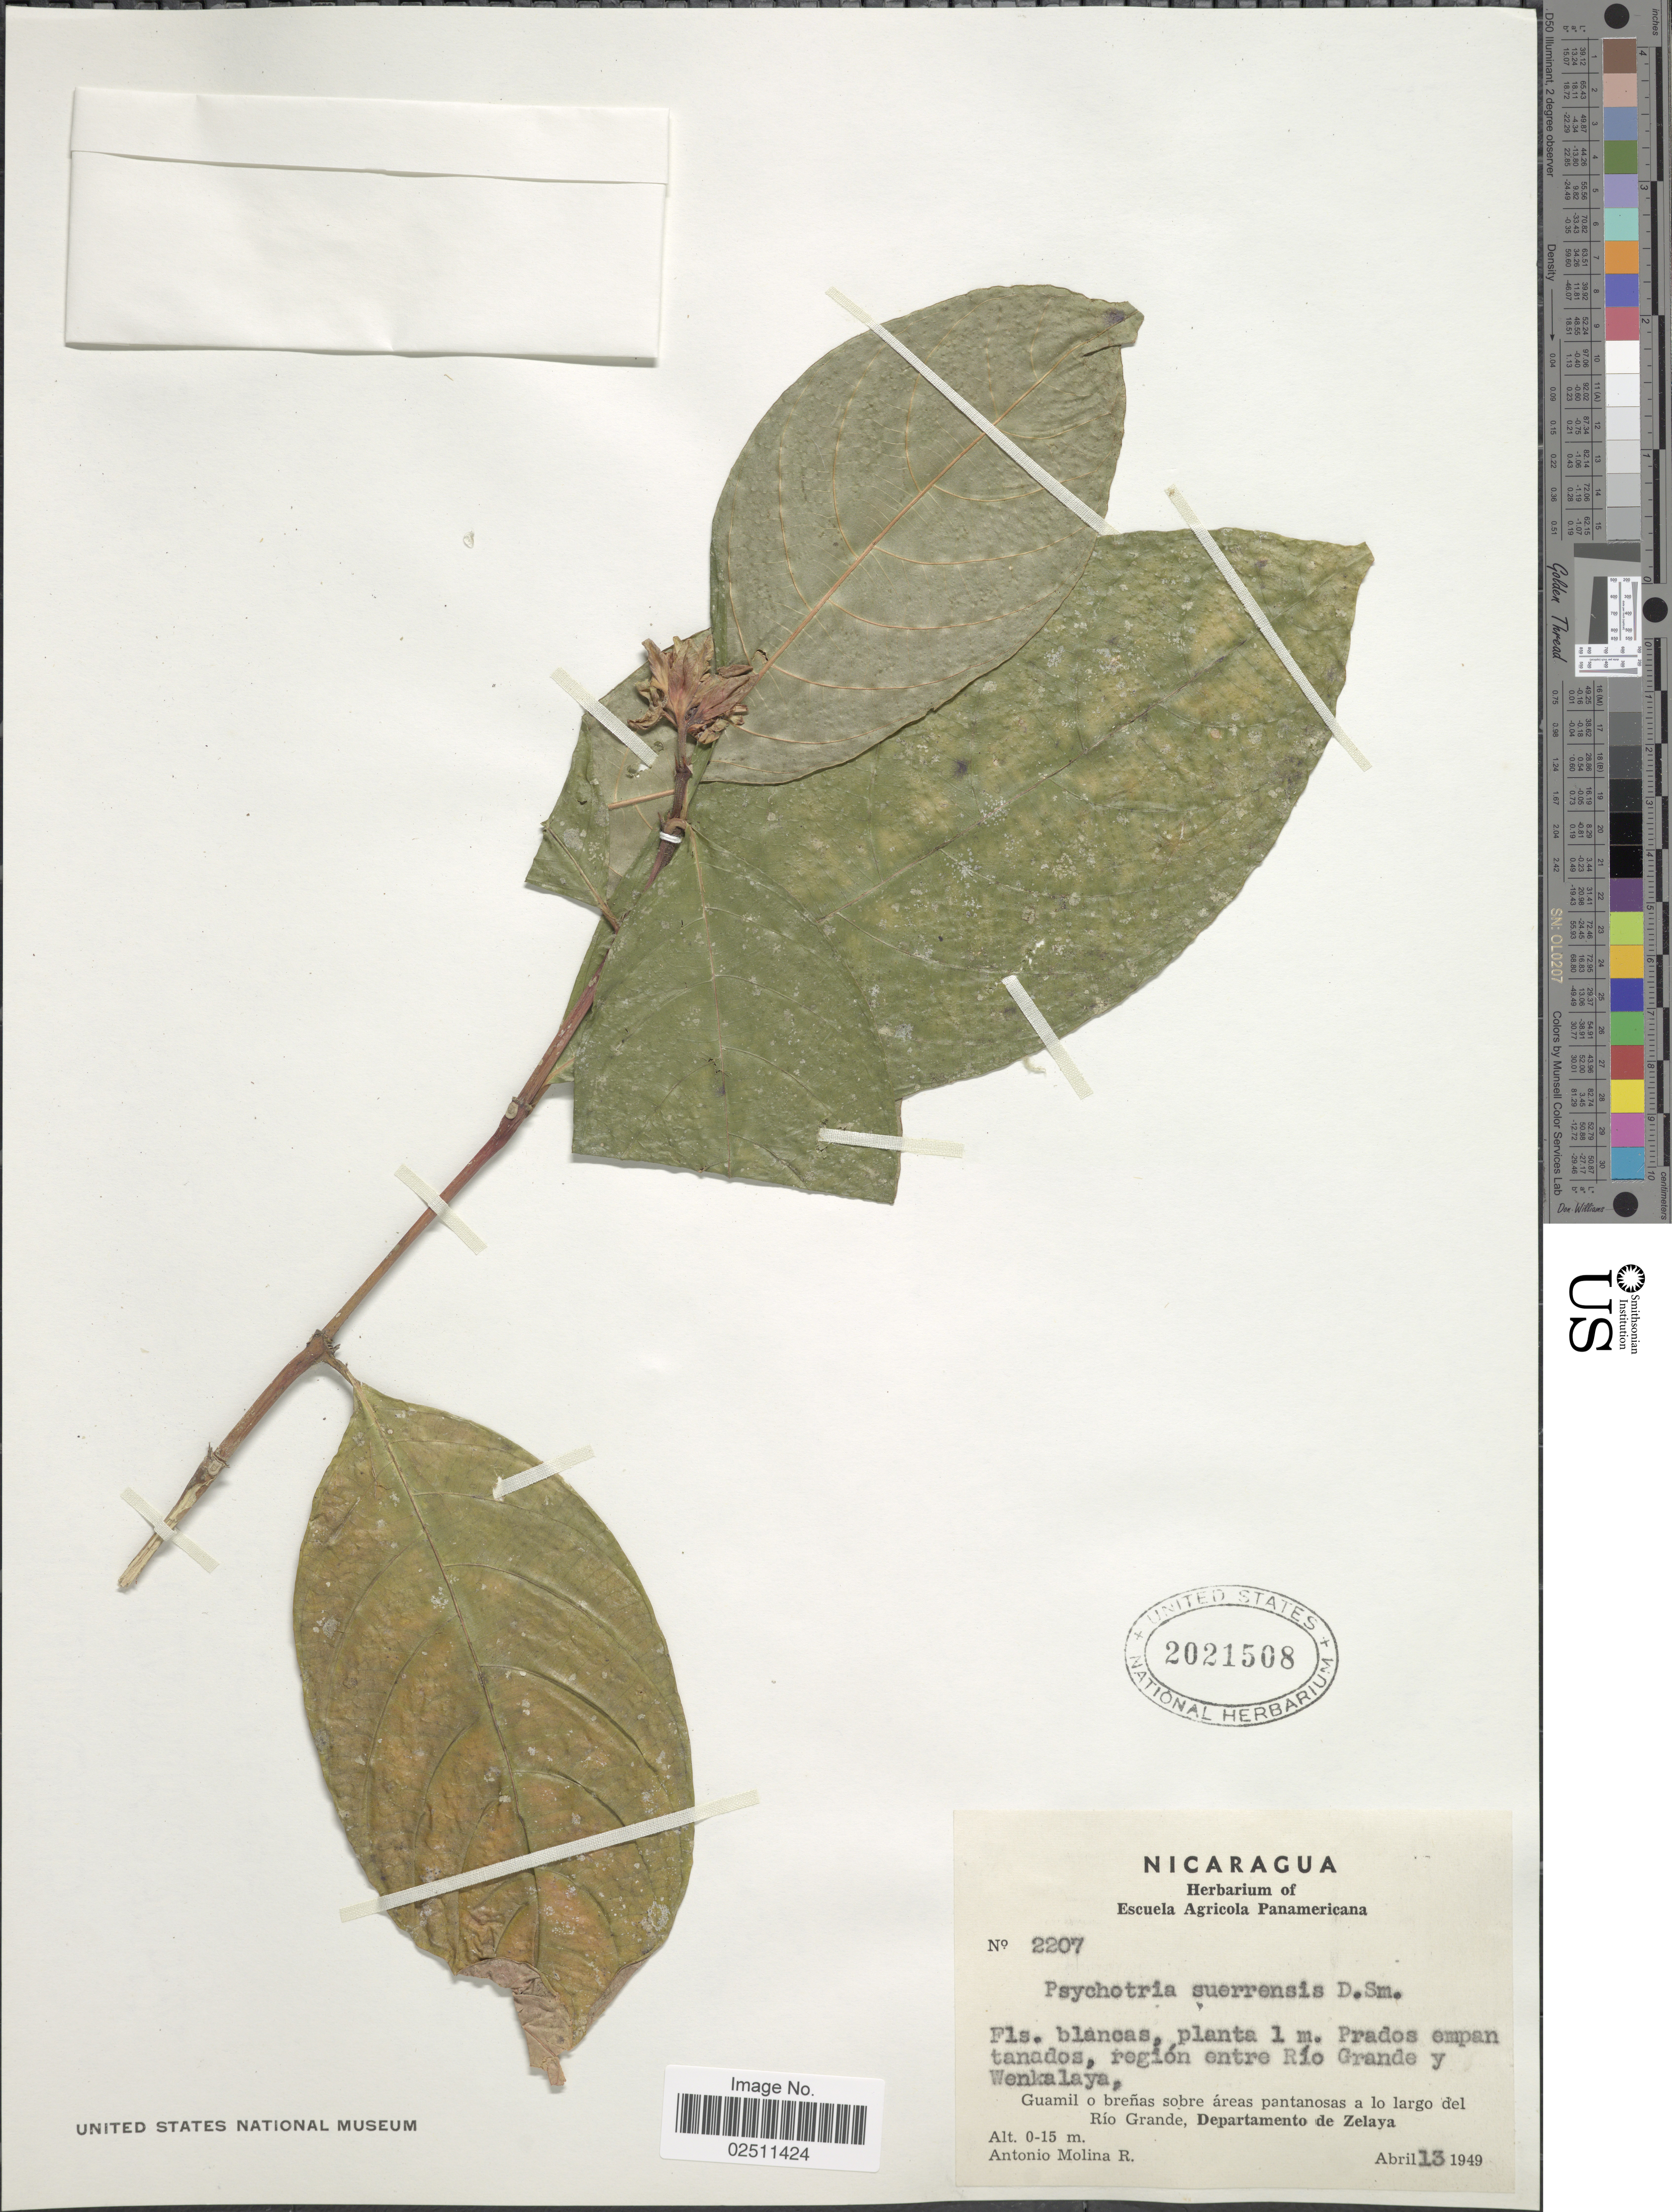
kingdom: Plantae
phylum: Tracheophyta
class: Magnoliopsida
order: Gentianales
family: Rubiaceae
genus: Psychotria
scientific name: Psychotria suerrensis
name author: Donn. Sm.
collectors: A. Molina R.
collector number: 2207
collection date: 1949-04-13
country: Nicaragua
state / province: Atlantico Norte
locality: Prados empantanados, region entre Rio Grande y Wenkalaya, Guamil o brenas sobre areas pantanosas a lo largo del Rio Grande, Departamento de Zelaya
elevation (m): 0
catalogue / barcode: US 2021508